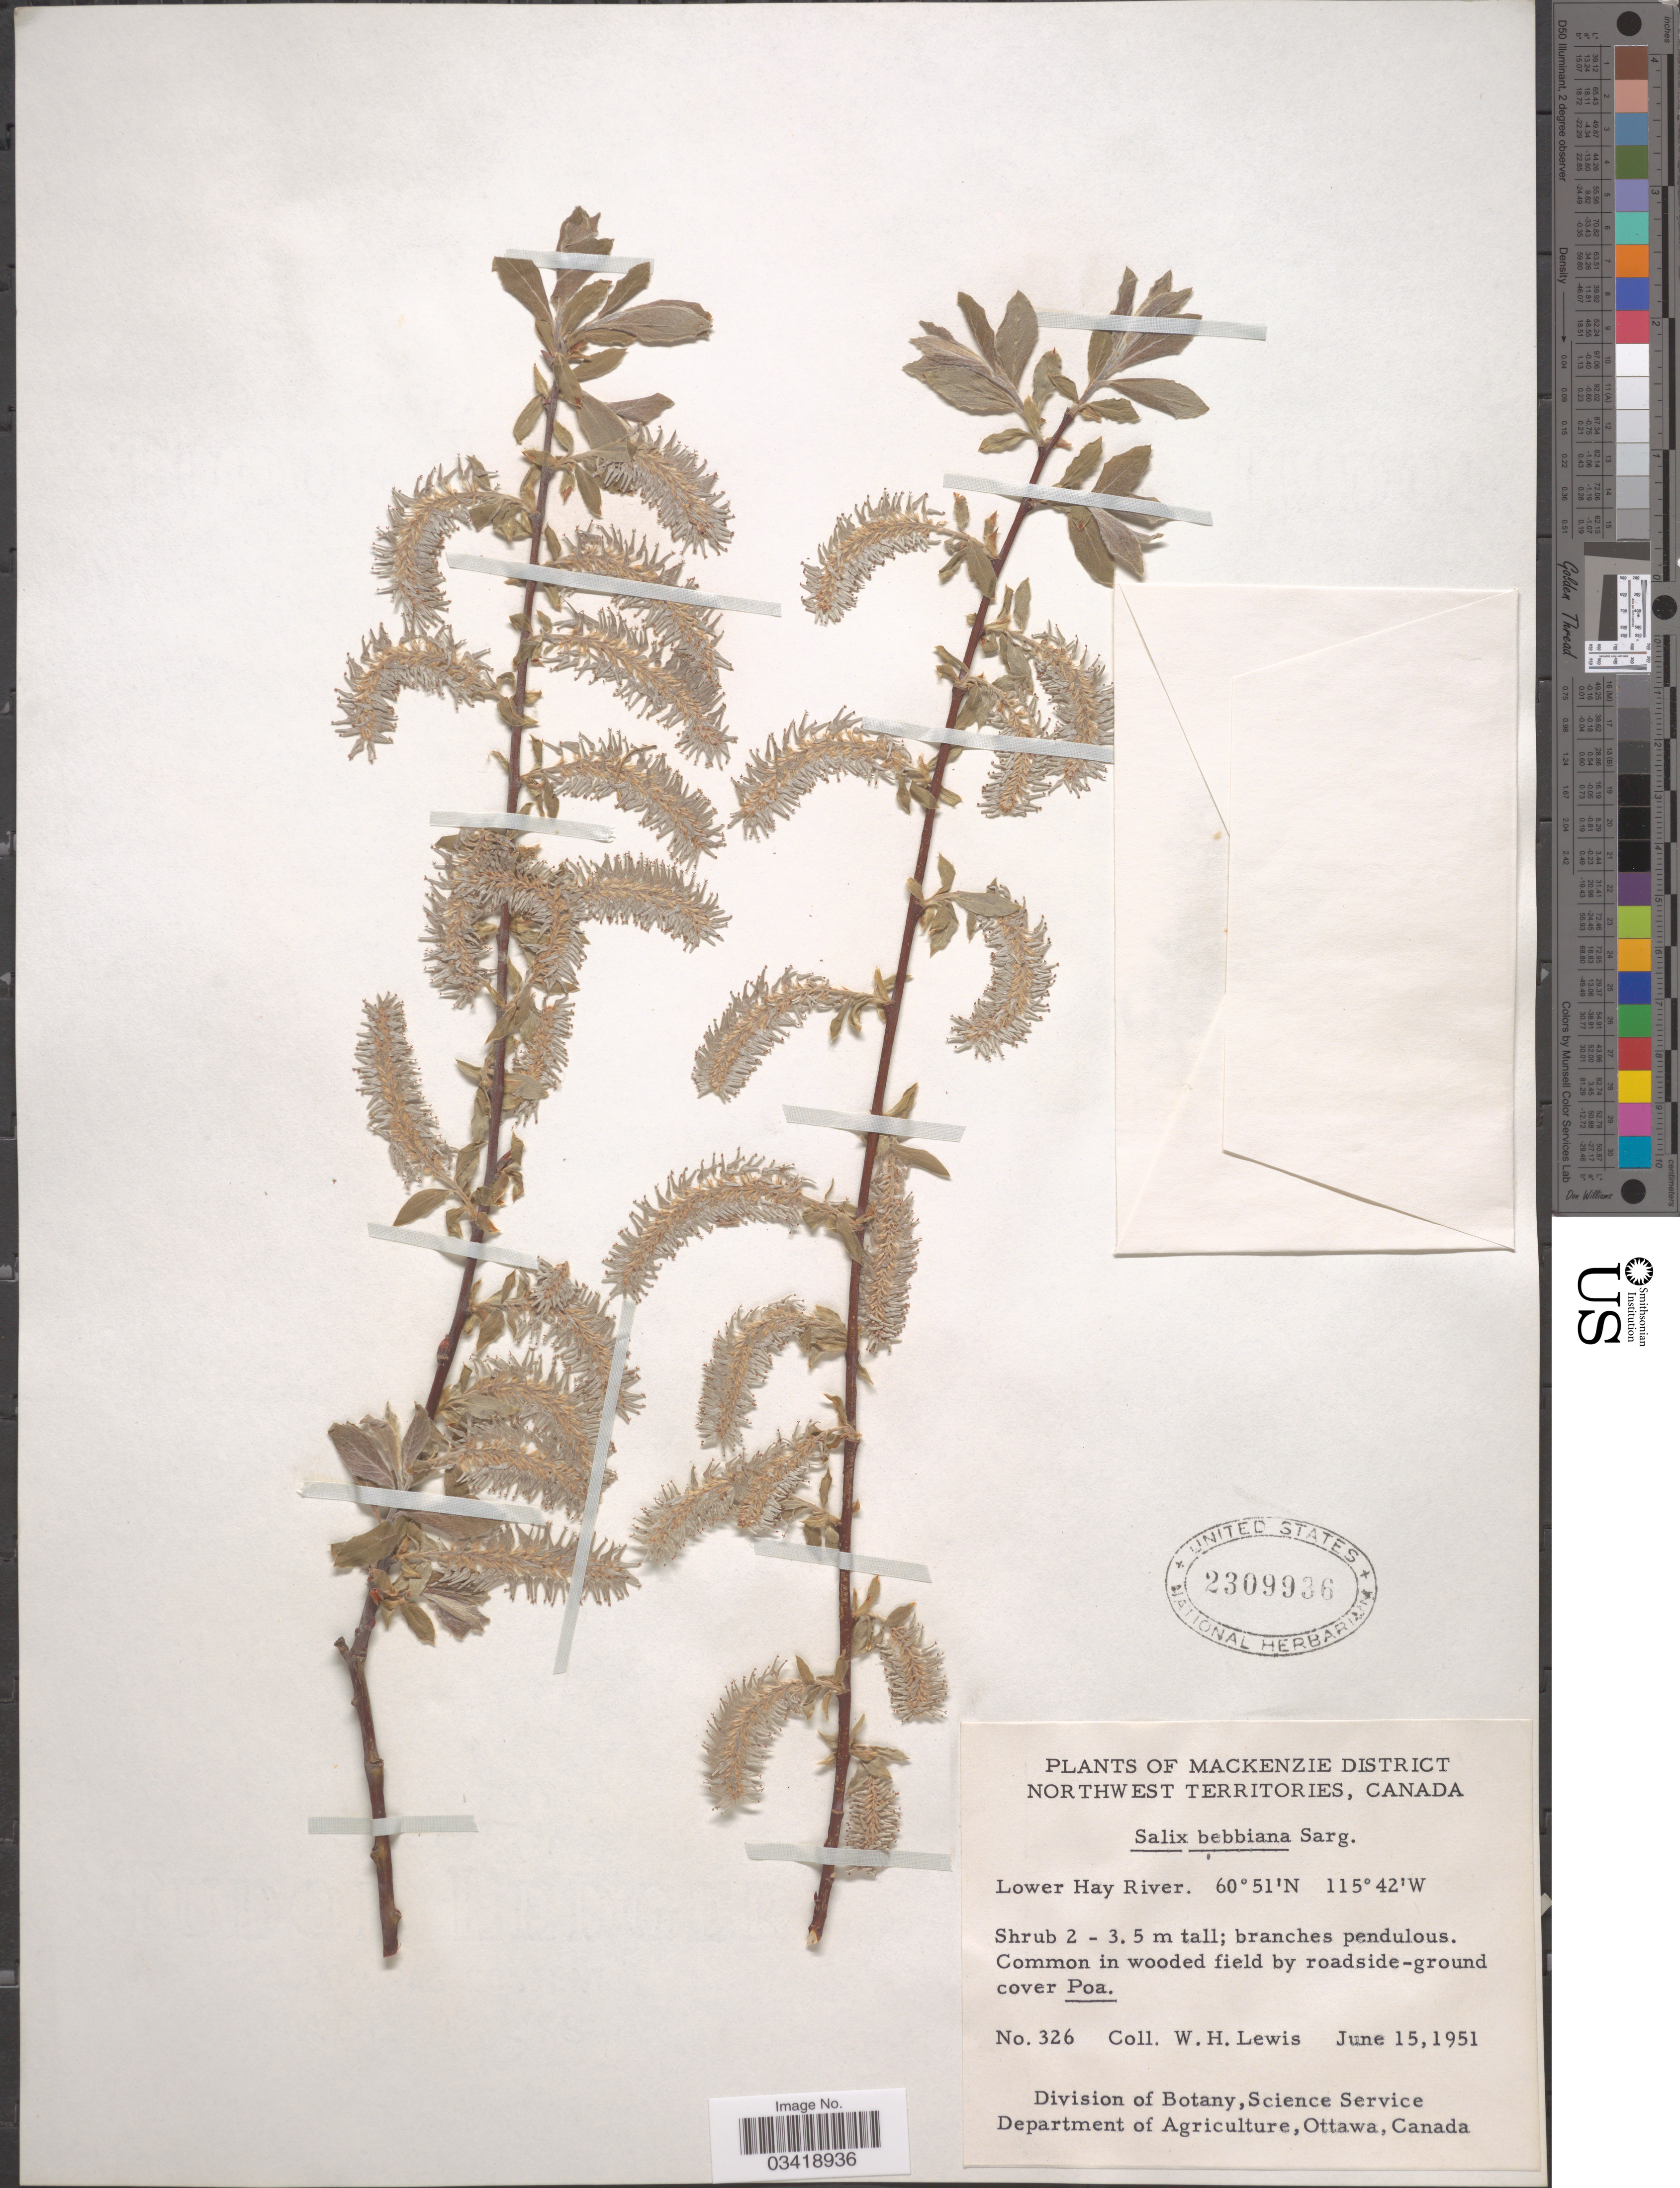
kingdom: Plantae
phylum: Tracheophyta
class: Magnoliopsida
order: Malpighiales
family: Salicaceae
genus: Salix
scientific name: Salix bebbiana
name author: Sarg.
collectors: W. H. Lewis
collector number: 326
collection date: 1951-06-15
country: Canada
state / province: Northwest Territories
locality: Mackenzie District. Lower Hay River.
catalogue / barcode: US 2309936